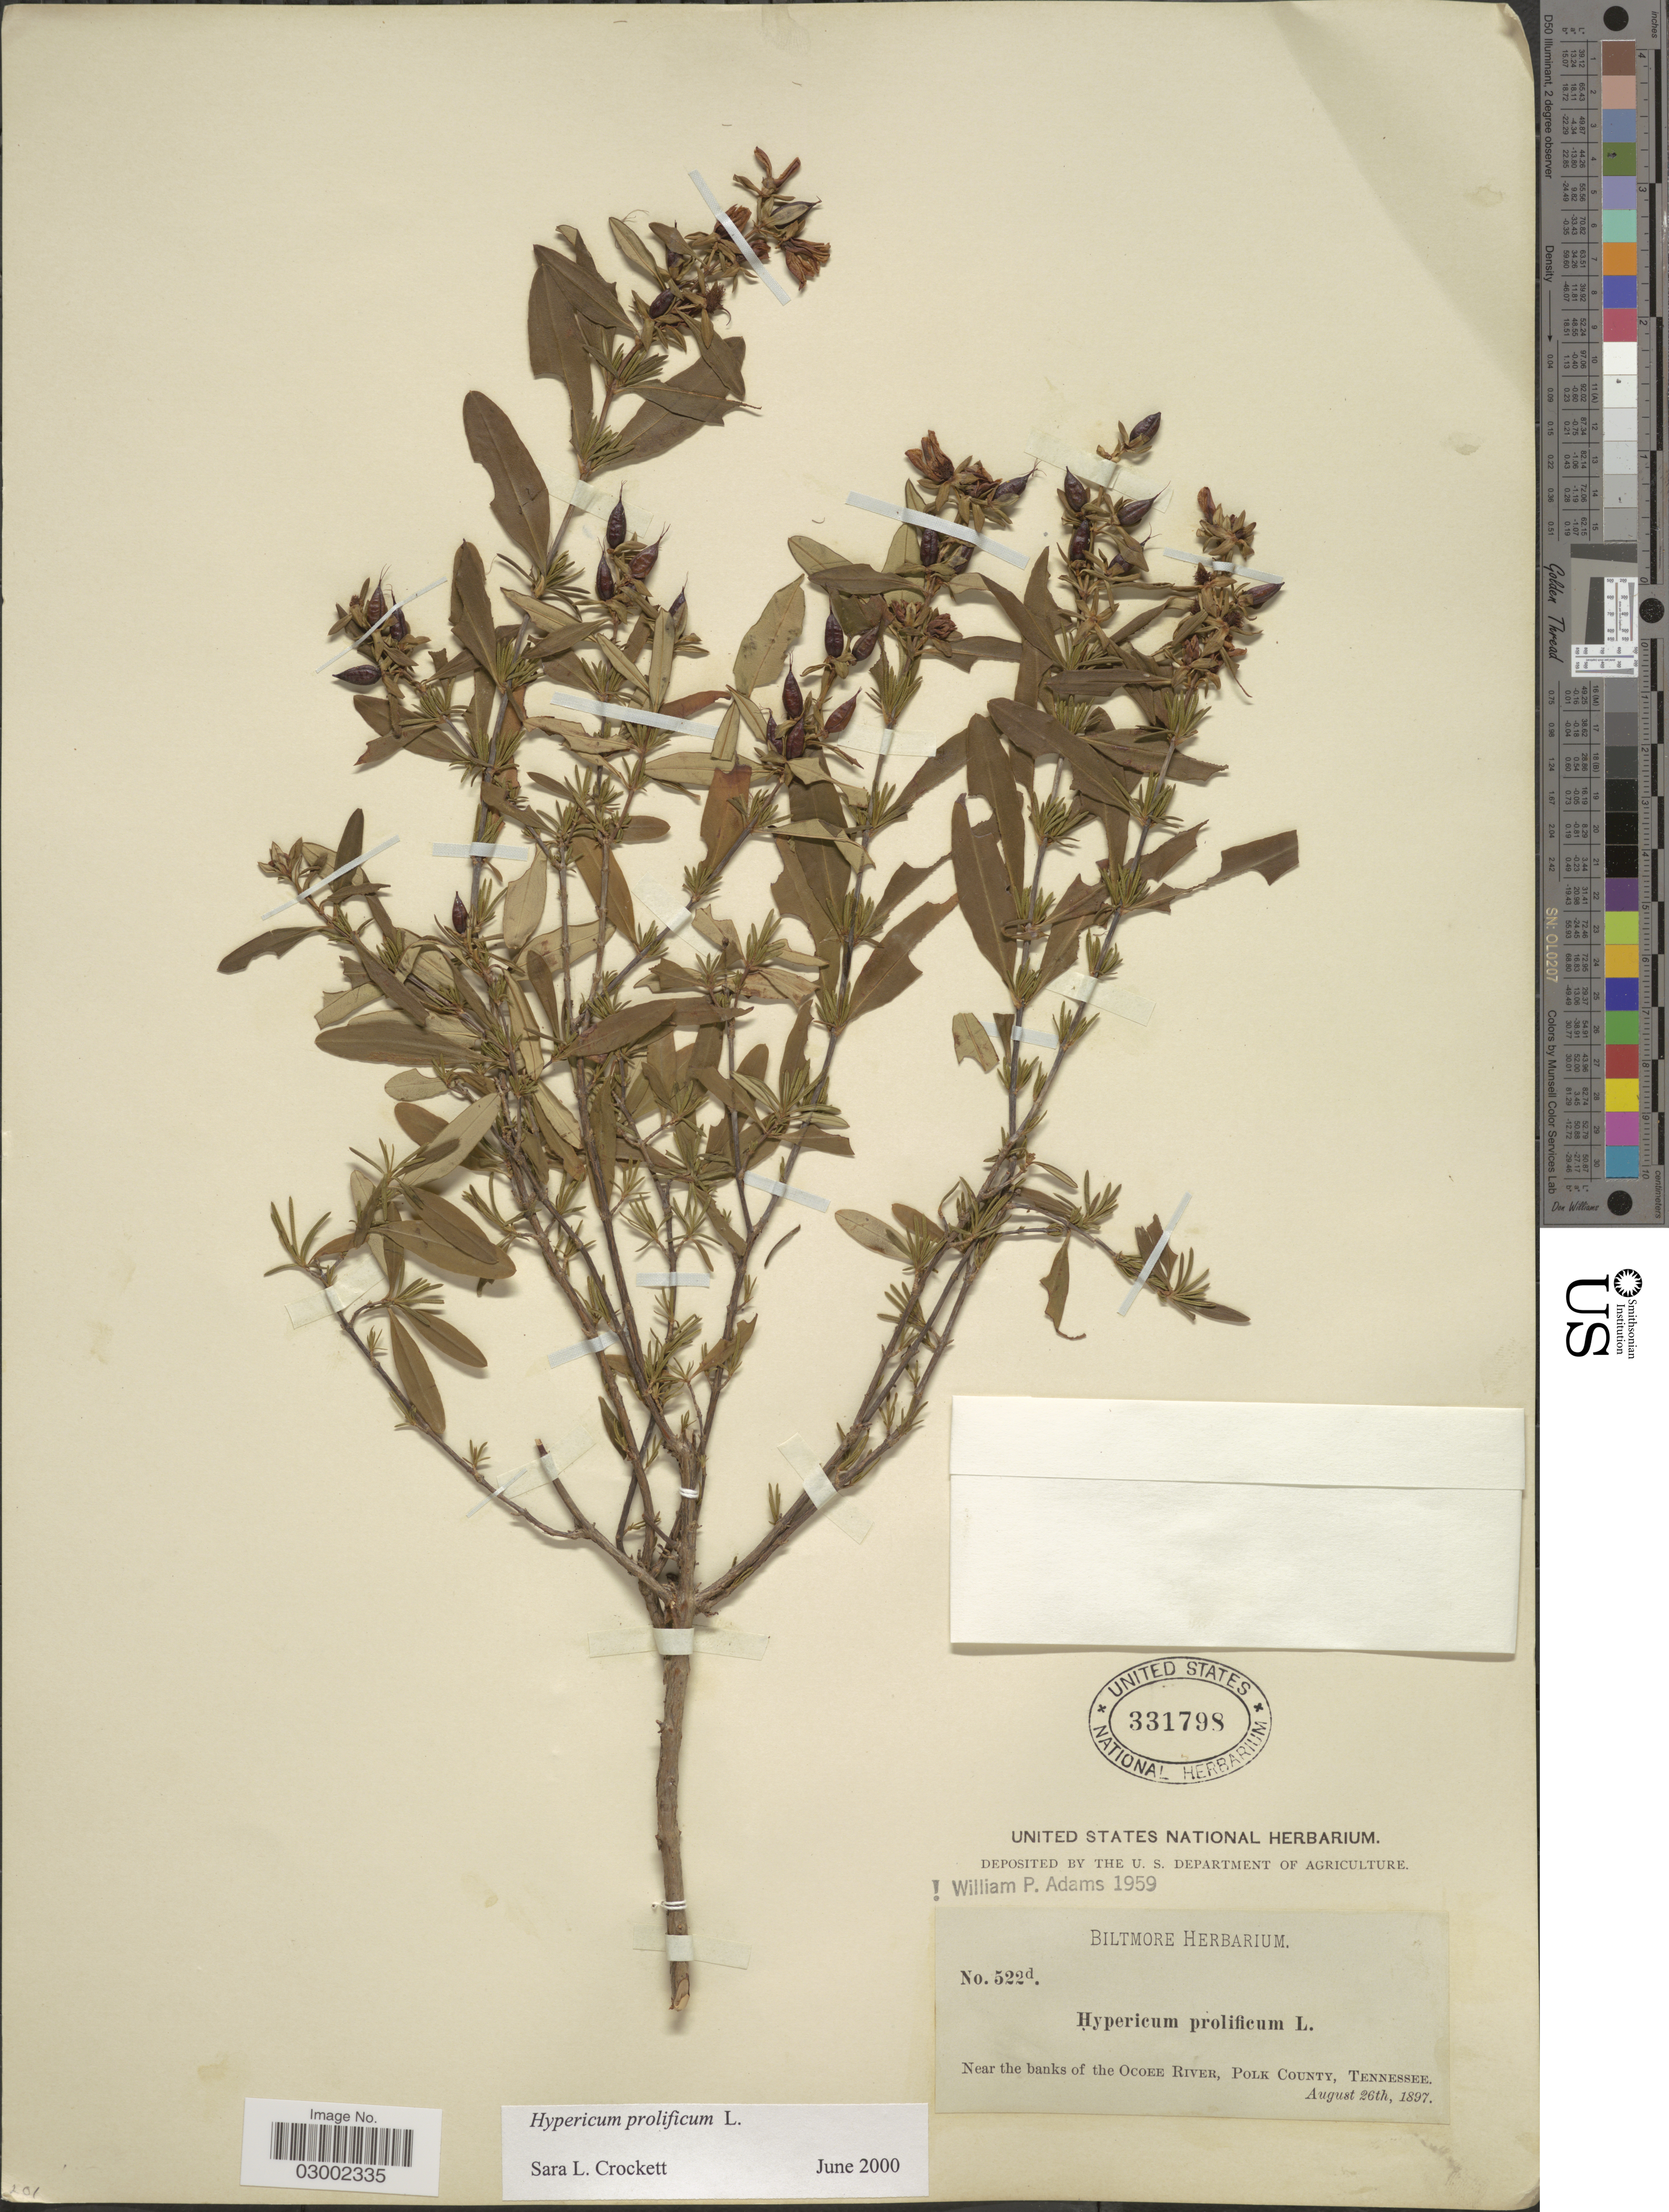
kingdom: Plantae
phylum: Tracheophyta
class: Magnoliopsida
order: Malpighiales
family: Hypericaceae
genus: Hypericum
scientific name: Hypericum prolificum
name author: L.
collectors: ex herb. Biltmore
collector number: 522d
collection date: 1897-08-26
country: United States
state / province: Tennessee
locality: Near the banks of the Ocoee River, Polk County.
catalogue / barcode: US 331798